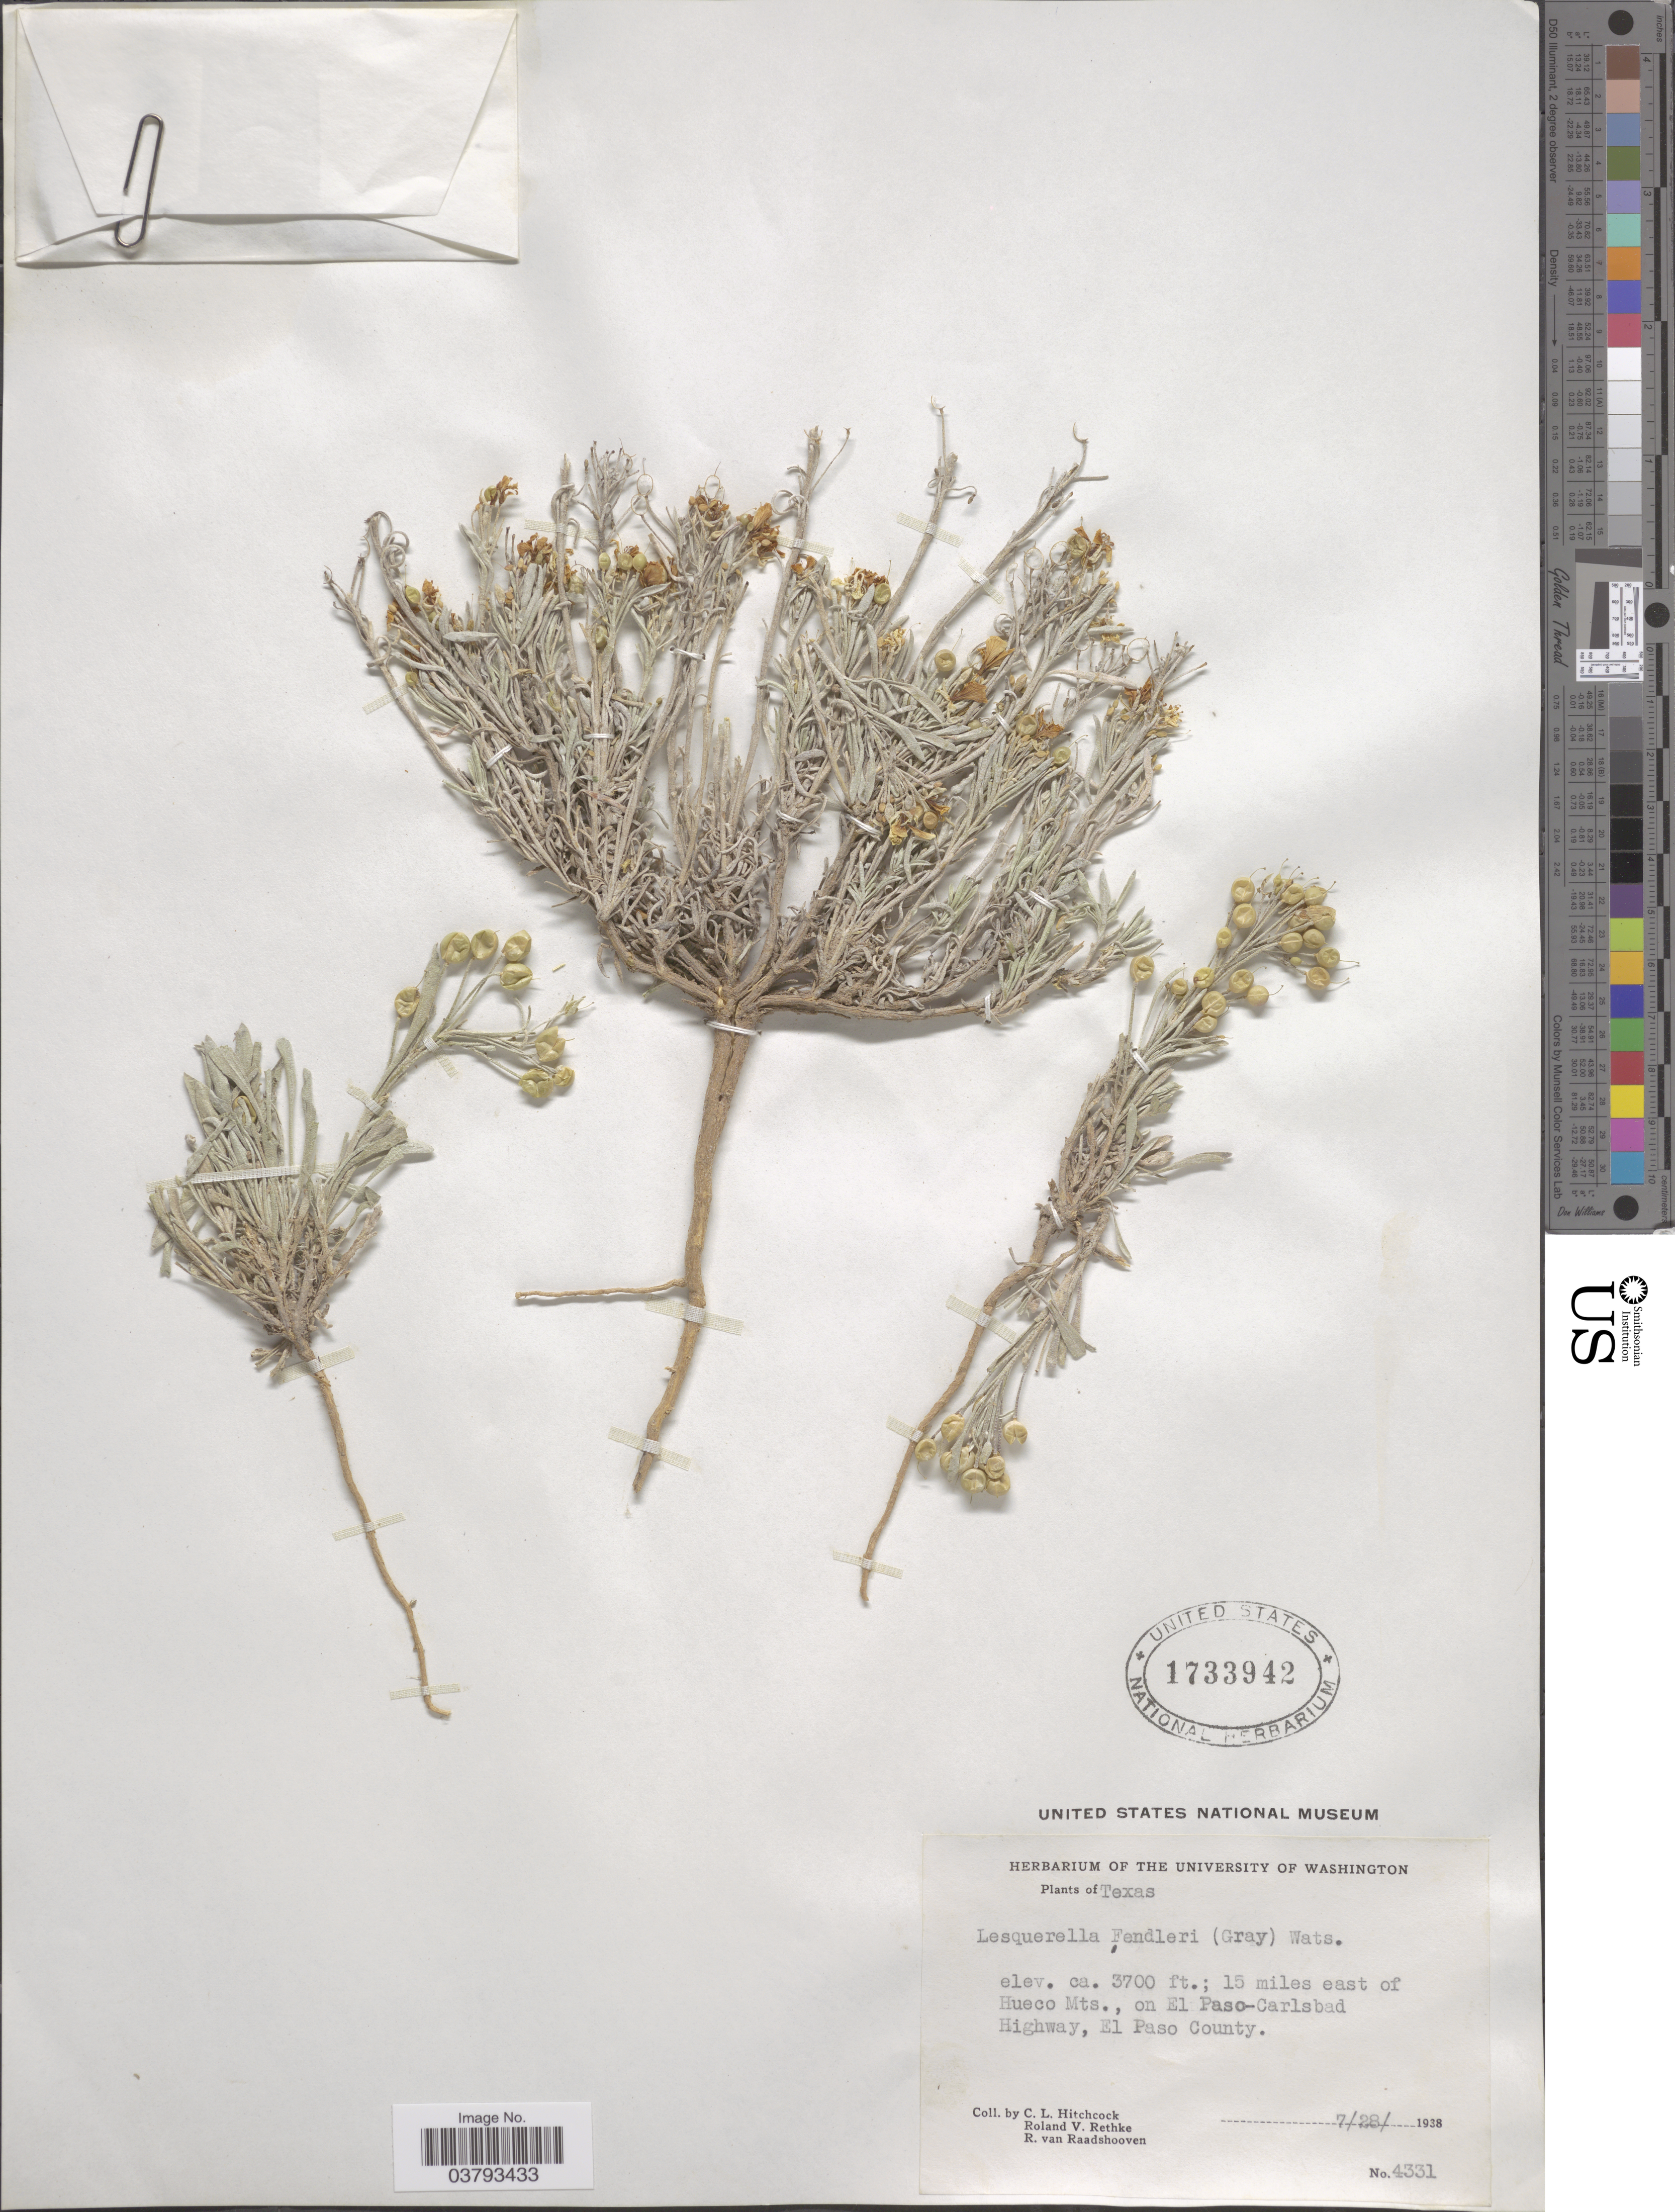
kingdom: Plantae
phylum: Tracheophyta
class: Magnoliopsida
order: Brassicales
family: Brassicaceae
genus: Lesquerella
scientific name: Lesquerella fendleri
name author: (A. Gray) S. Watson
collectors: C. L. Hitchcock, R. Rethke & R. Raadshooven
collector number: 4331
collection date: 1938-07-28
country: United States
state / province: Texas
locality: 15 miles east of Hueco Mts., on El Paso Carlsbad Highway, El Paso County.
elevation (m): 1128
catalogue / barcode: US 1733942